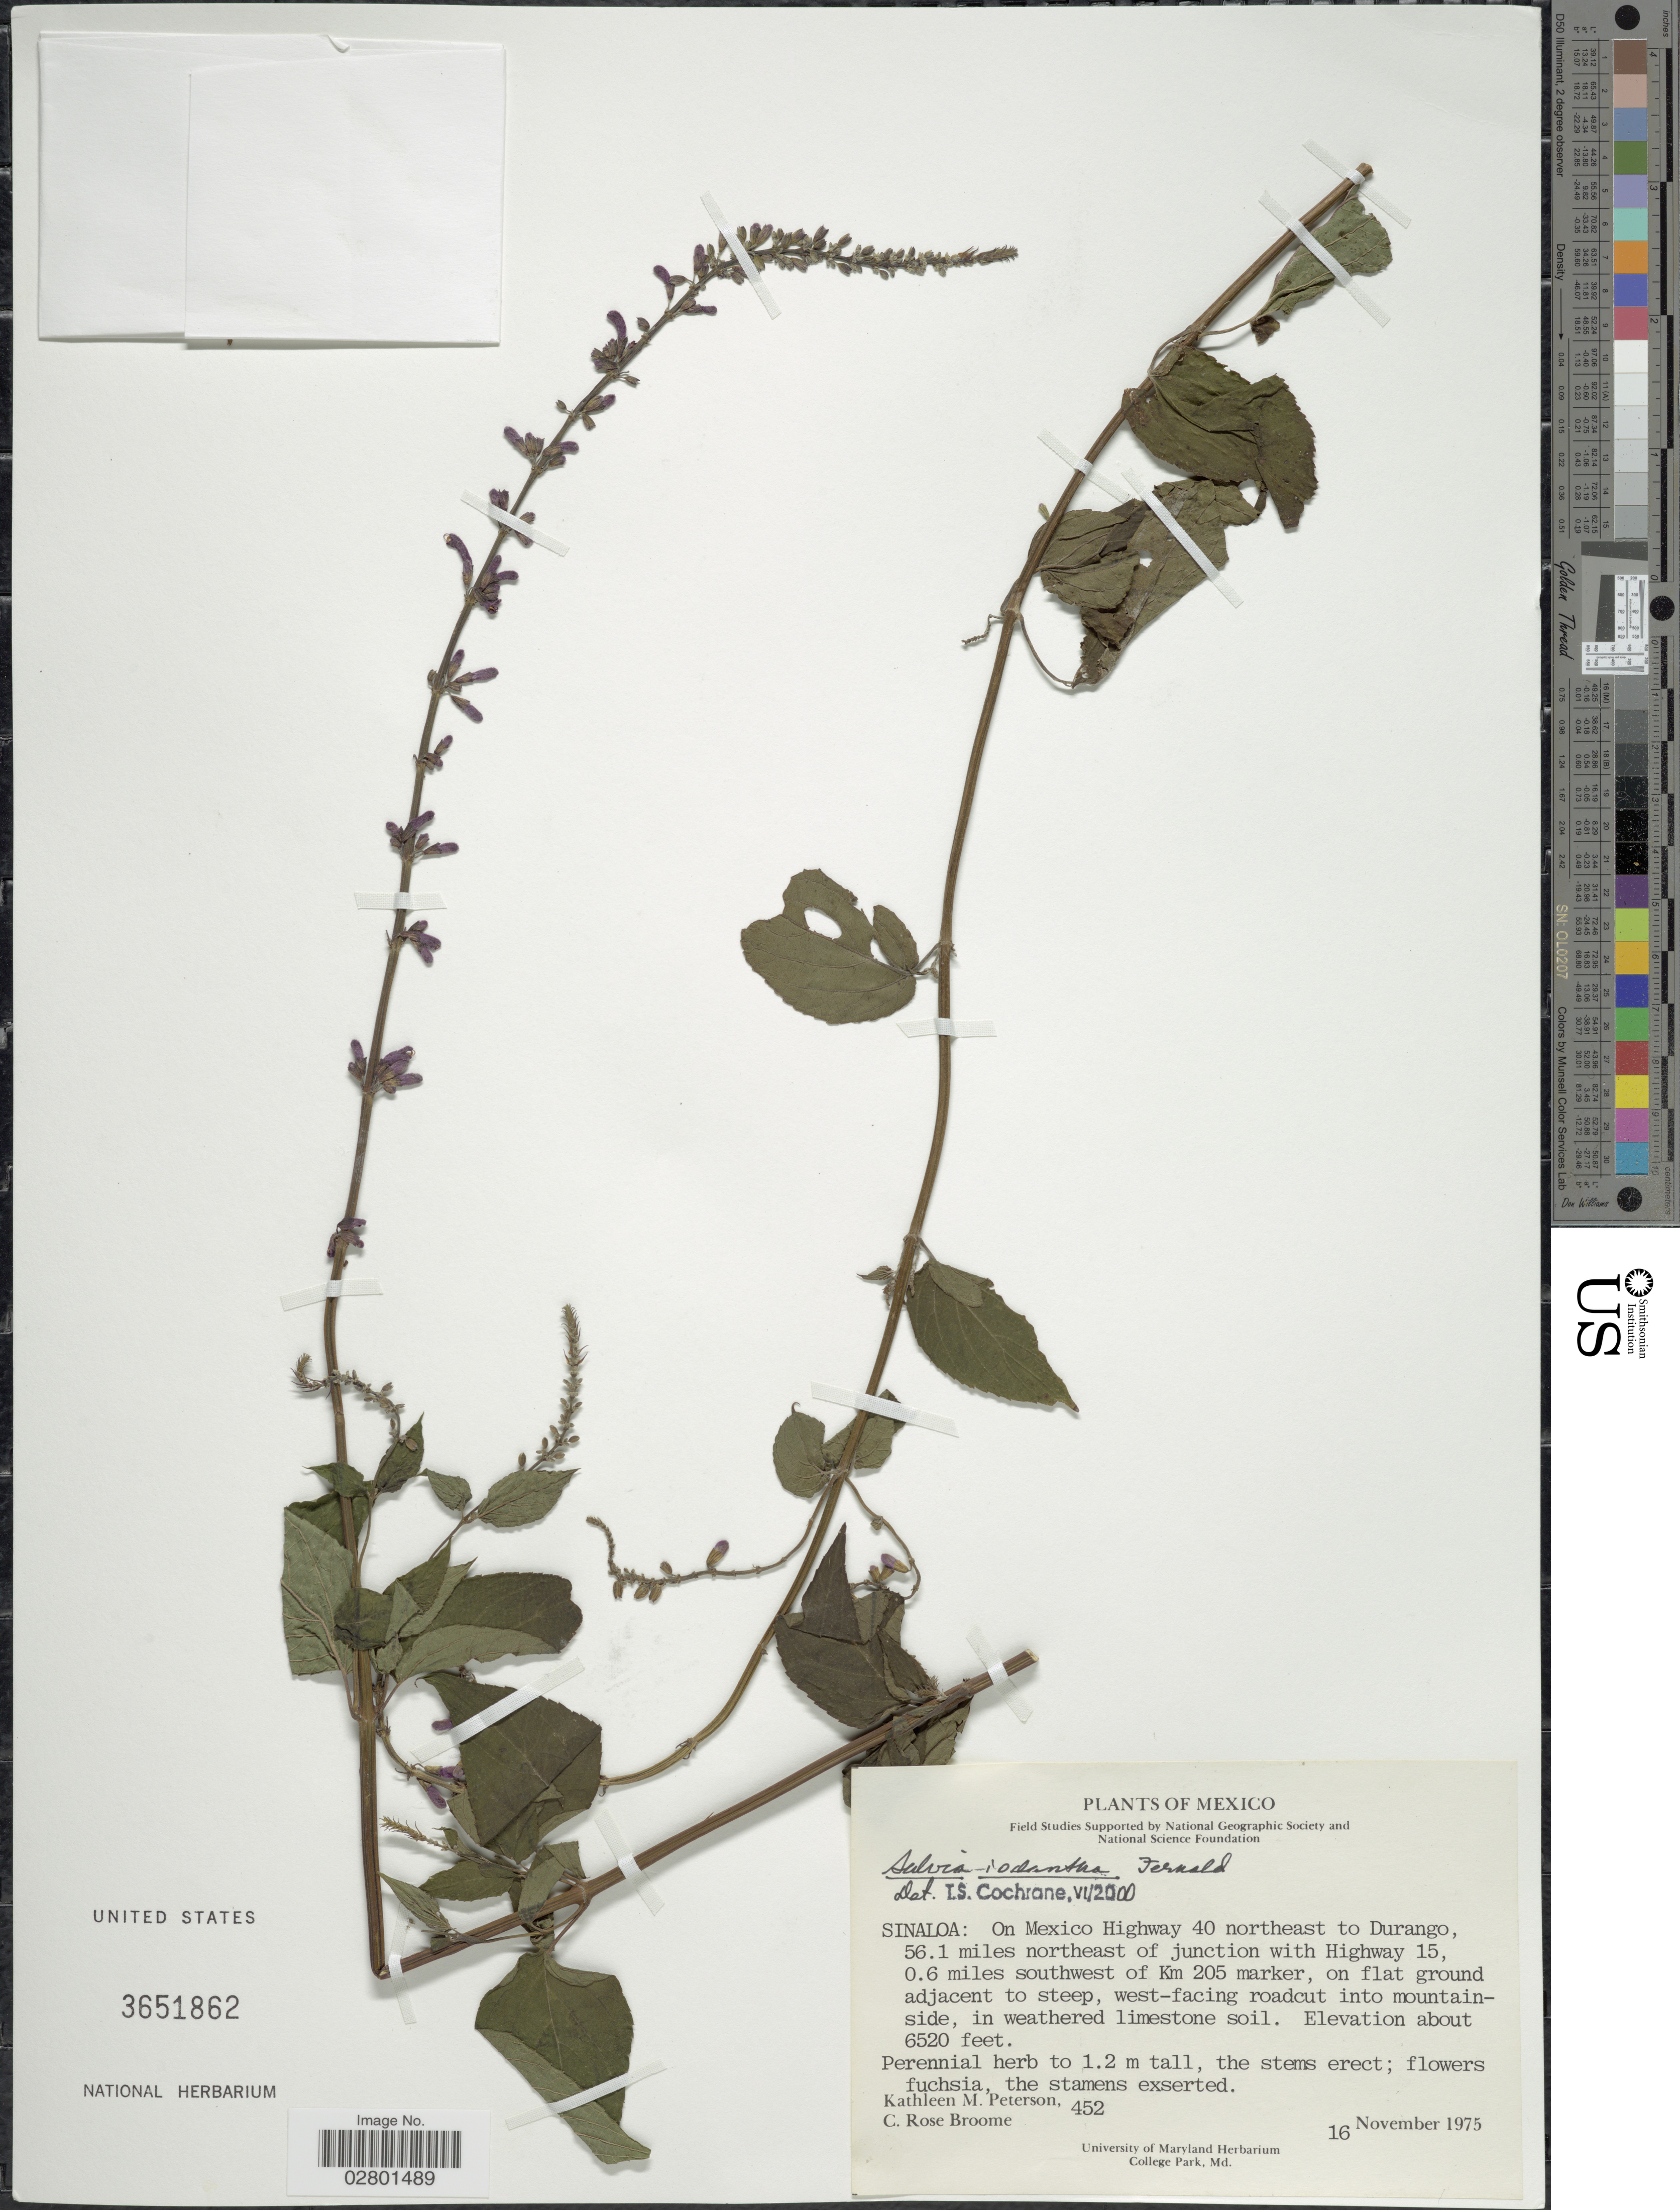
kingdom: Plantae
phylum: Tracheophyta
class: Magnoliopsida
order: Lamiales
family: Lamiaceae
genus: Salvia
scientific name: Salvia iodantha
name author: Fernald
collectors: K. Peterson & C. R. Broome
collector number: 452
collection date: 1975-11-16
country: Mexico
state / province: Sinaloa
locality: On Mexico Highway 40 northeast to Durango, 56.1 miles northeast of junction with Highway 15, 0.6 miles southwest of Km 205 marker, on flat ground adjacent to steep, west-facing roadcut into mountainside.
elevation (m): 1987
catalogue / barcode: US 3651862